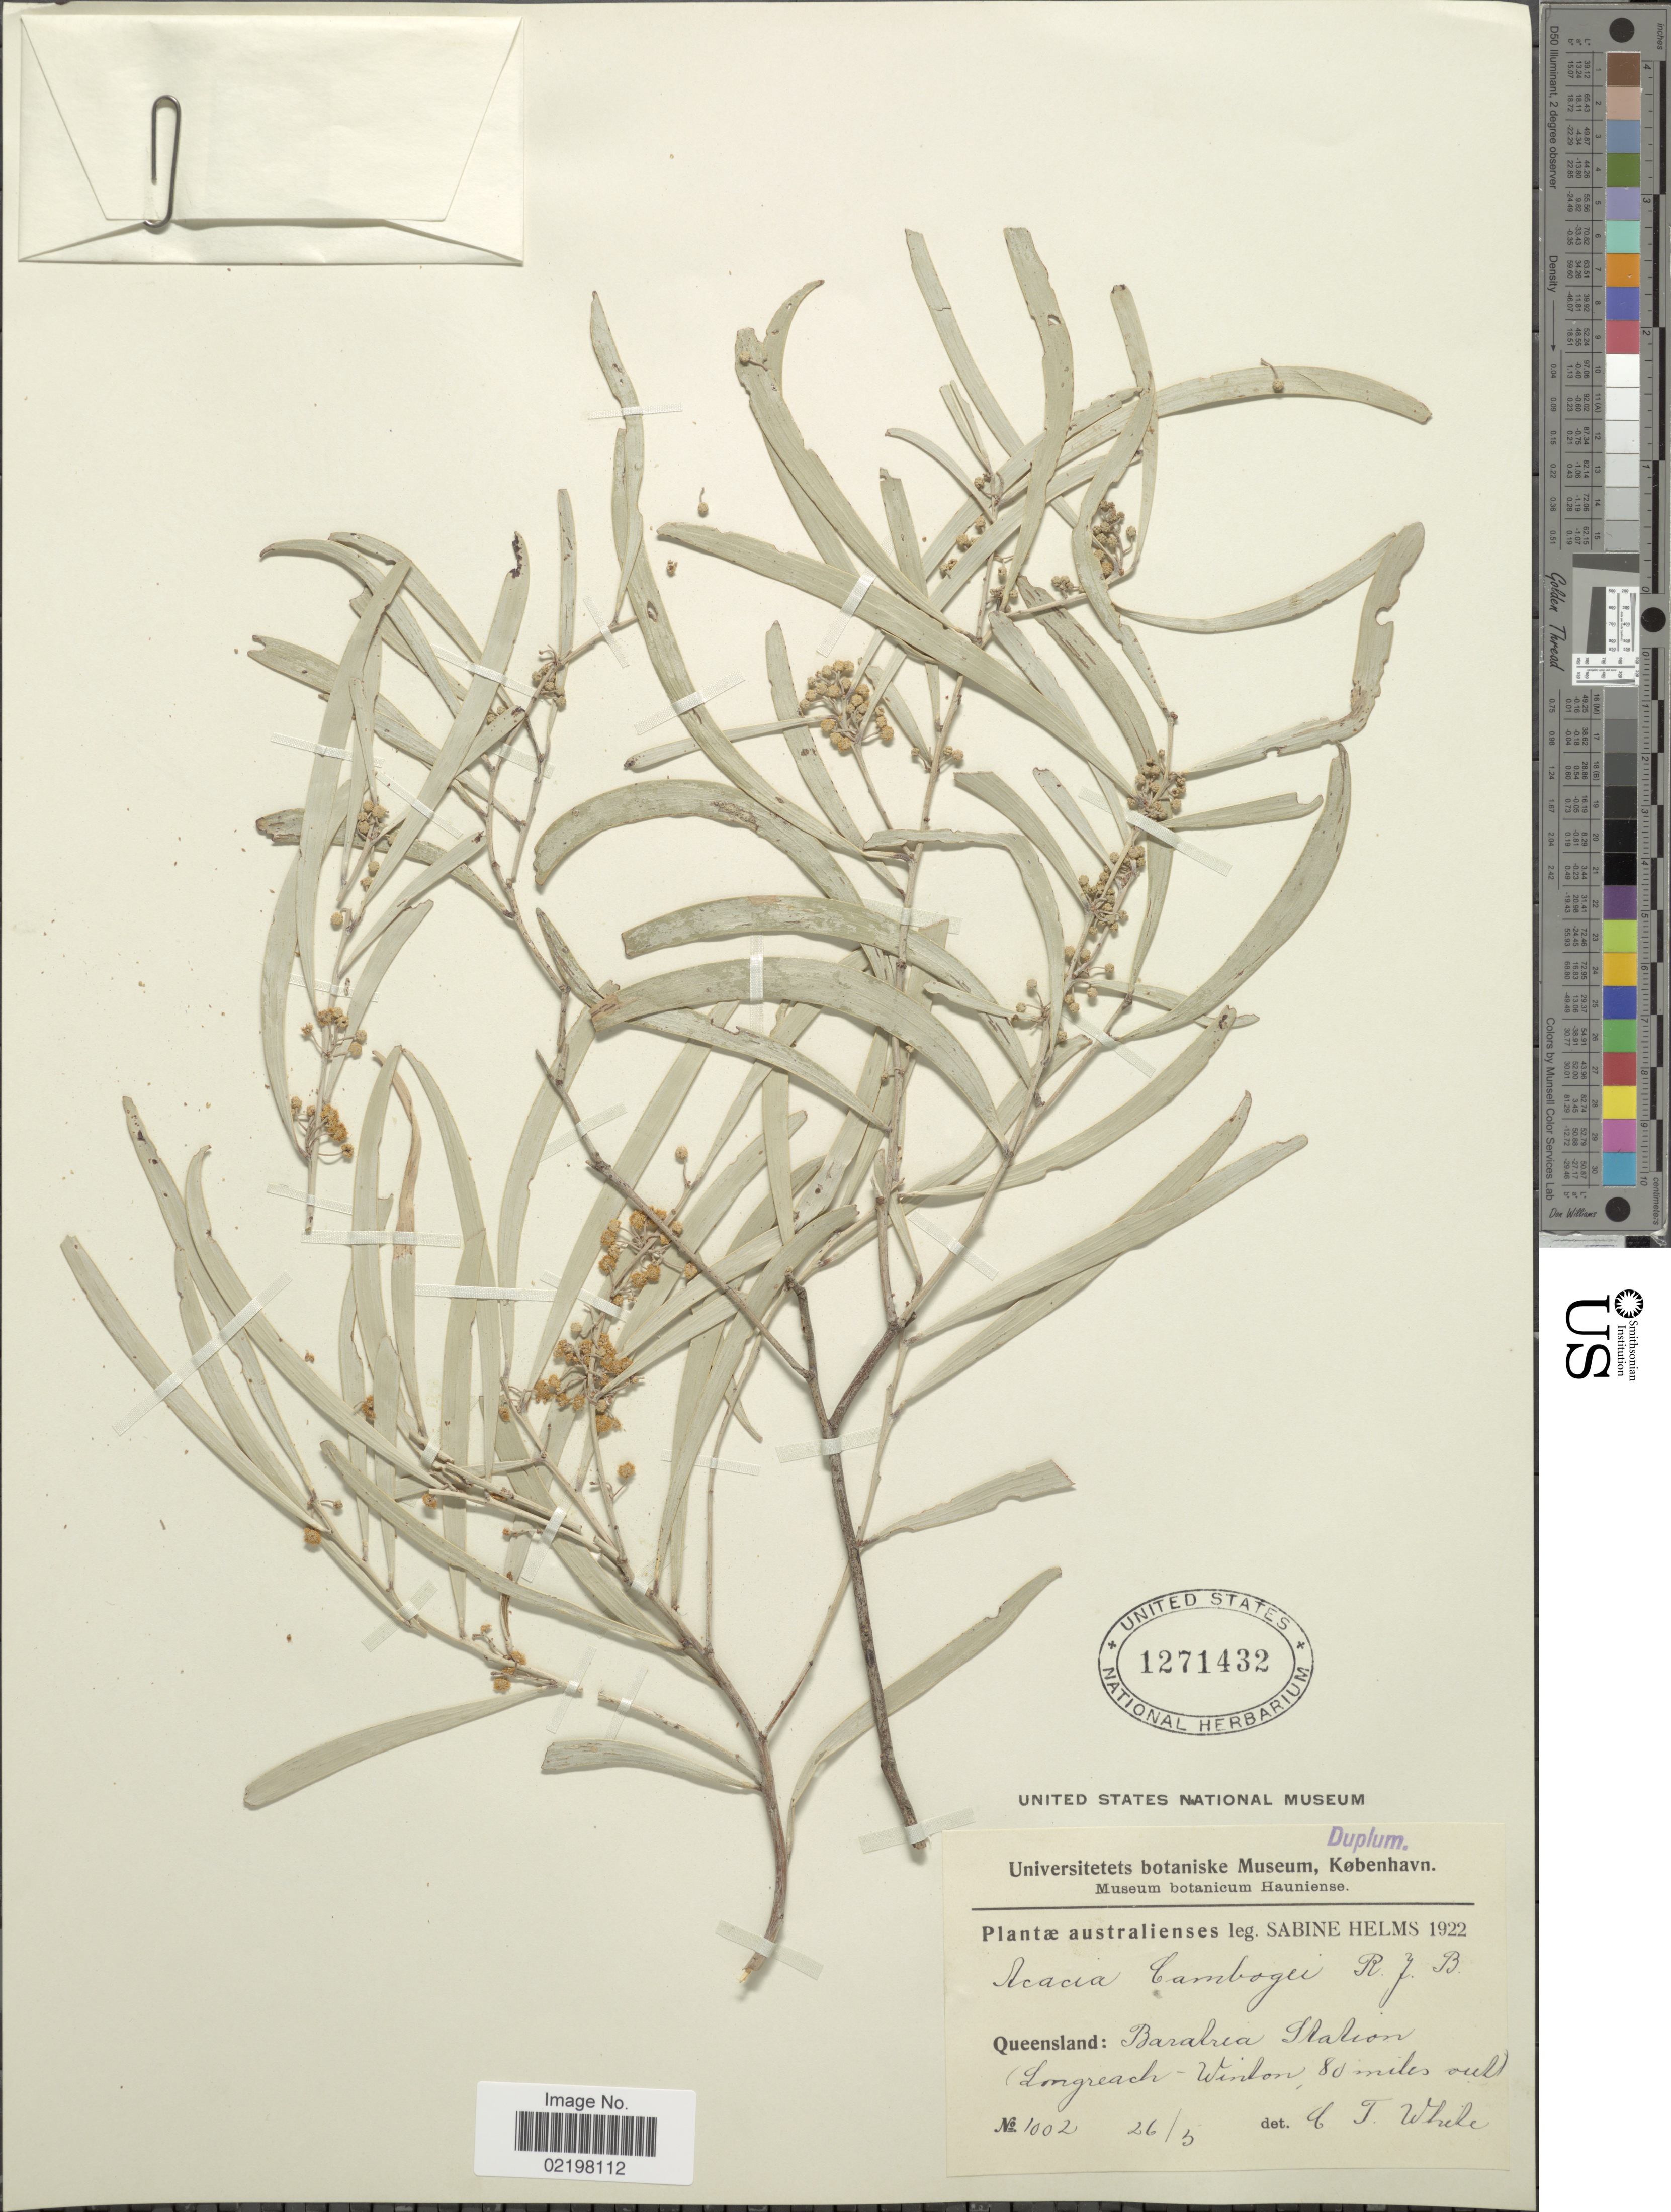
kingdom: Plantae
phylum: Tracheophyta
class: Magnoliopsida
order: Fabales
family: Fabaceae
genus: Acacia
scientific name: Acacia cambagei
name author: R.T. Baker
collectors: S. Helms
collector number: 1002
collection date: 1922-03-26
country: Australia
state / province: Queensland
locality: Queensland: Baratria Station (Longreach Winton 80 miles )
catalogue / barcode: US 1271432